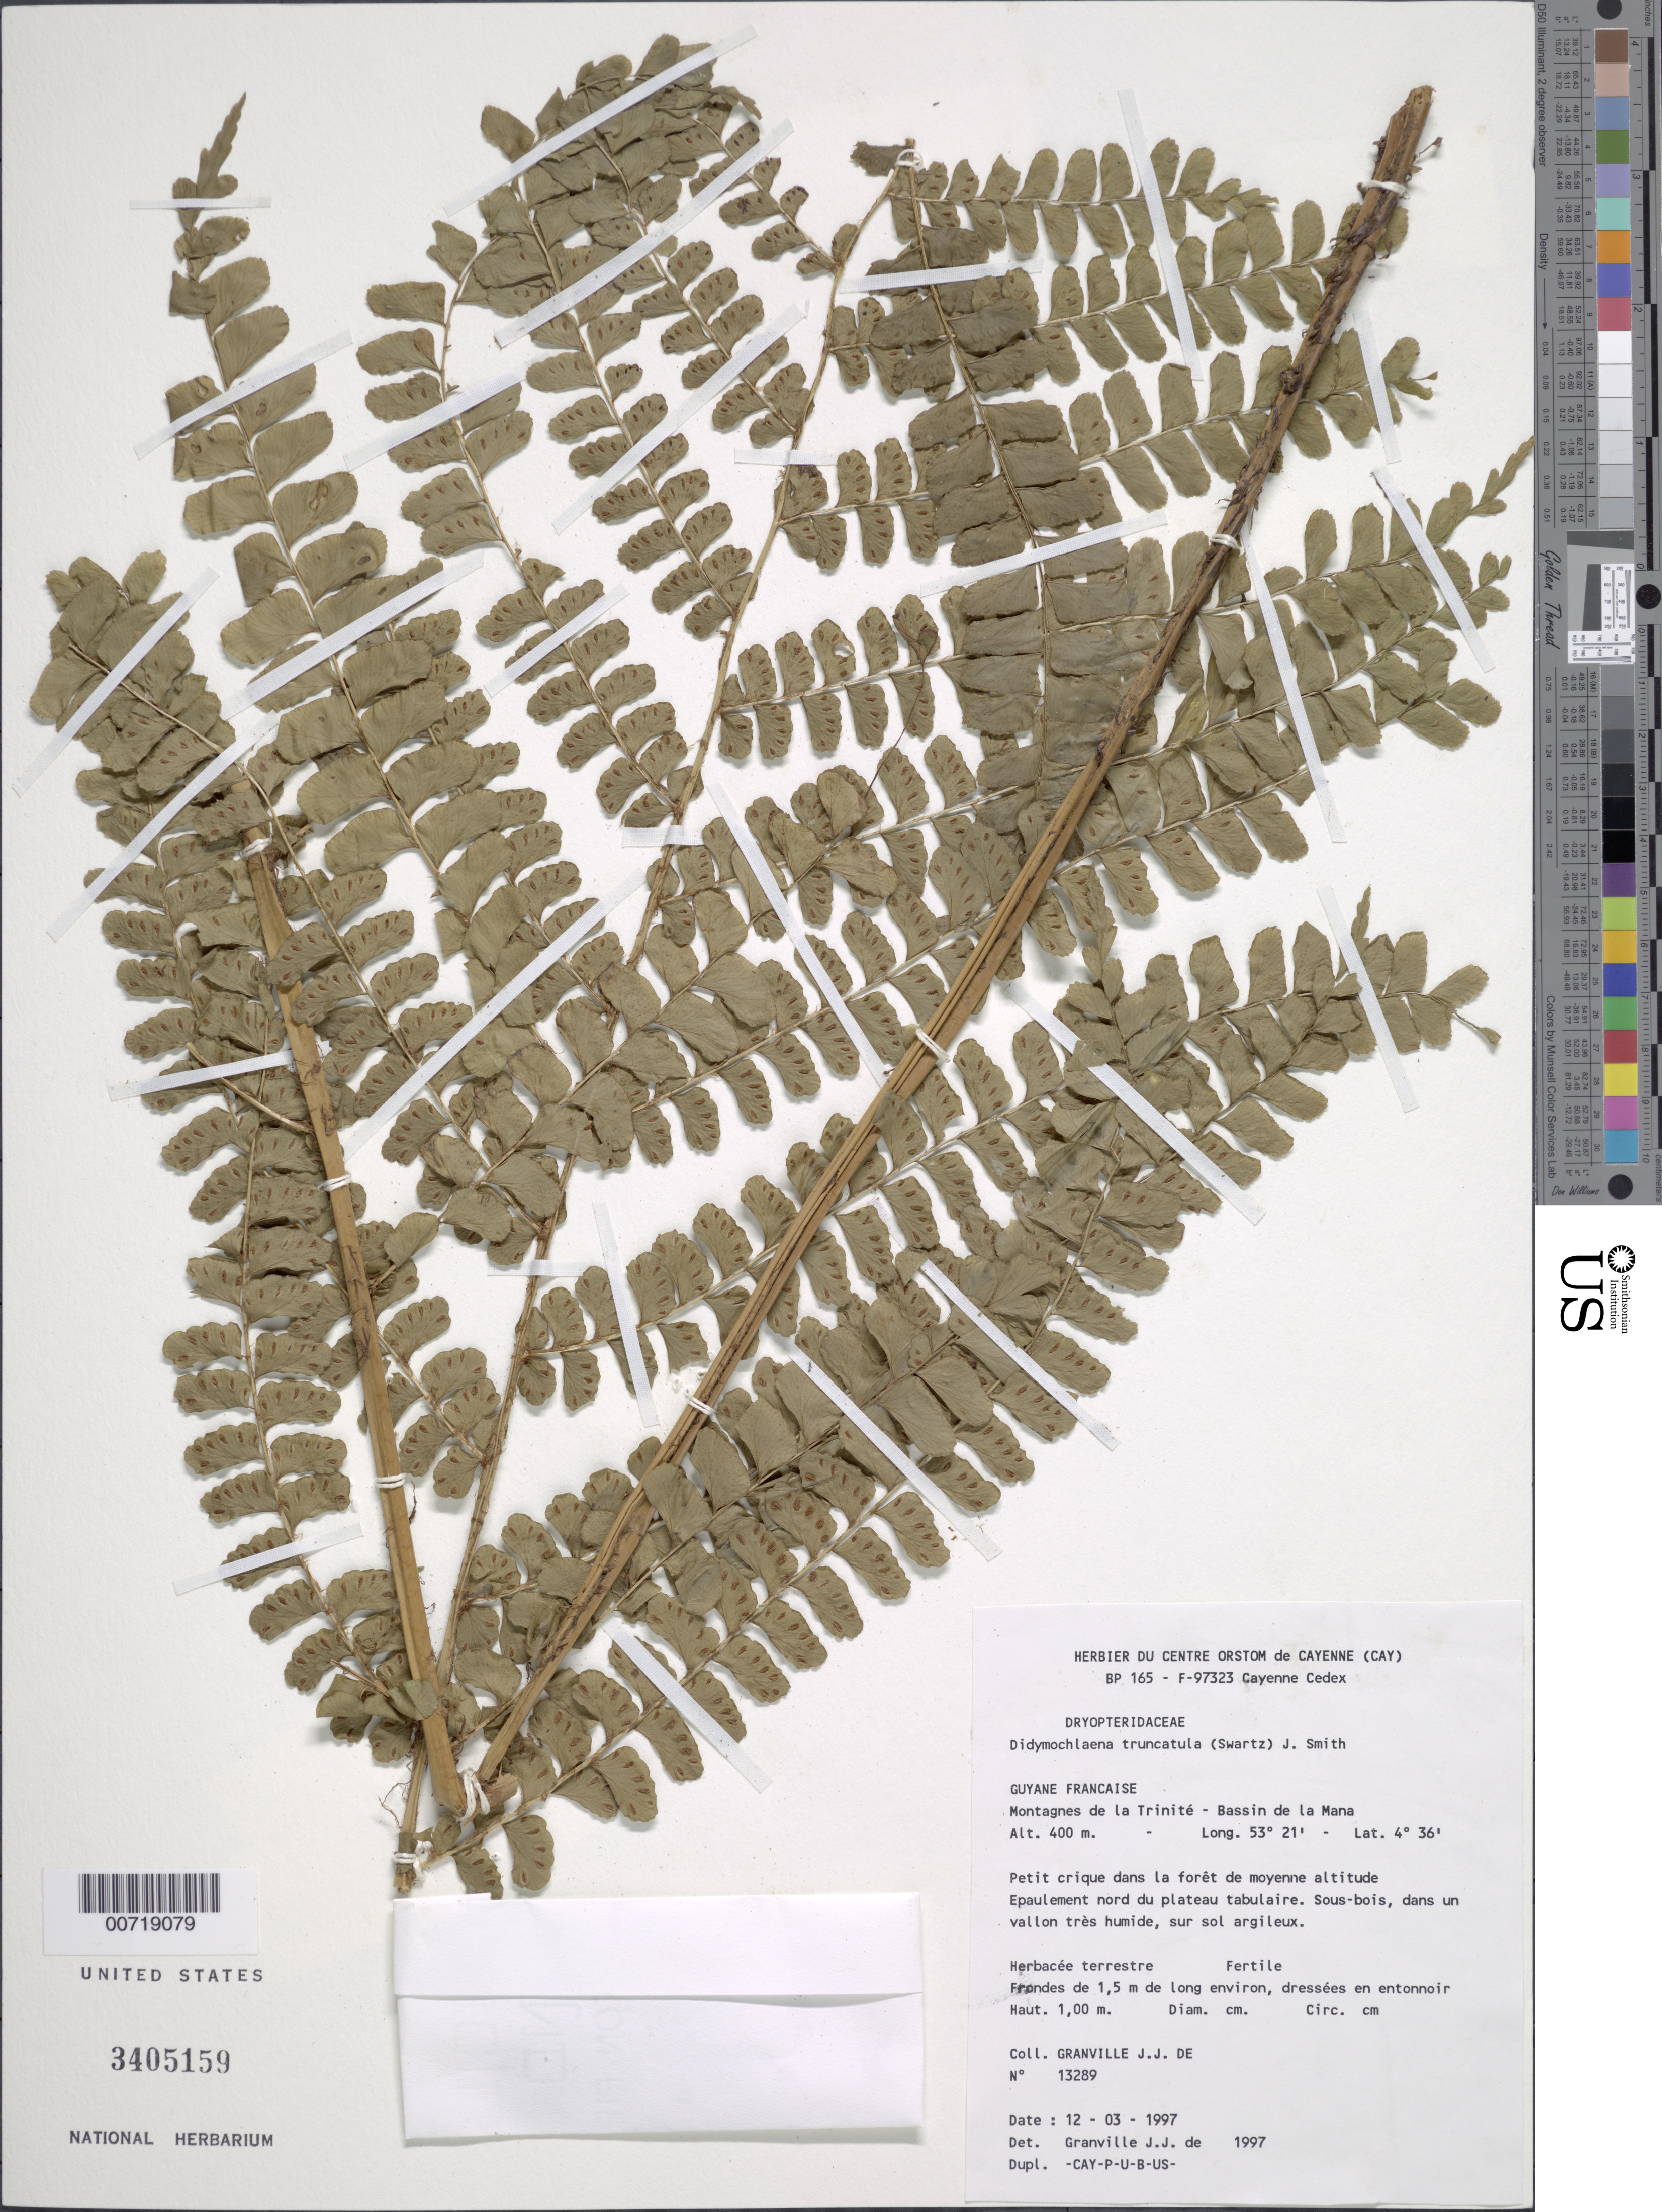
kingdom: Plantae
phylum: Tracheophyta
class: Polypodiopsida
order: Polypodiales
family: Didymochlaenaceae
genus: Didymochlaena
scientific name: Didymochlaena truncatula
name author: (Sw.) J. Sm.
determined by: Granville, J. J. de, (CAY), Institut de Recherche pour le Developpement (IRD) (FRENCH GUIANA)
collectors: J.-J. de Granville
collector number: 13289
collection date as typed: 12-Mar-97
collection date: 1997-03-12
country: French Guiana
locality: Montagnes de la Trinité, Bassin de la Mana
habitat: Small creek in med. height forest, dans un vallon tres humide, sur sol argileux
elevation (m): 400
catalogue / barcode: US 3405159